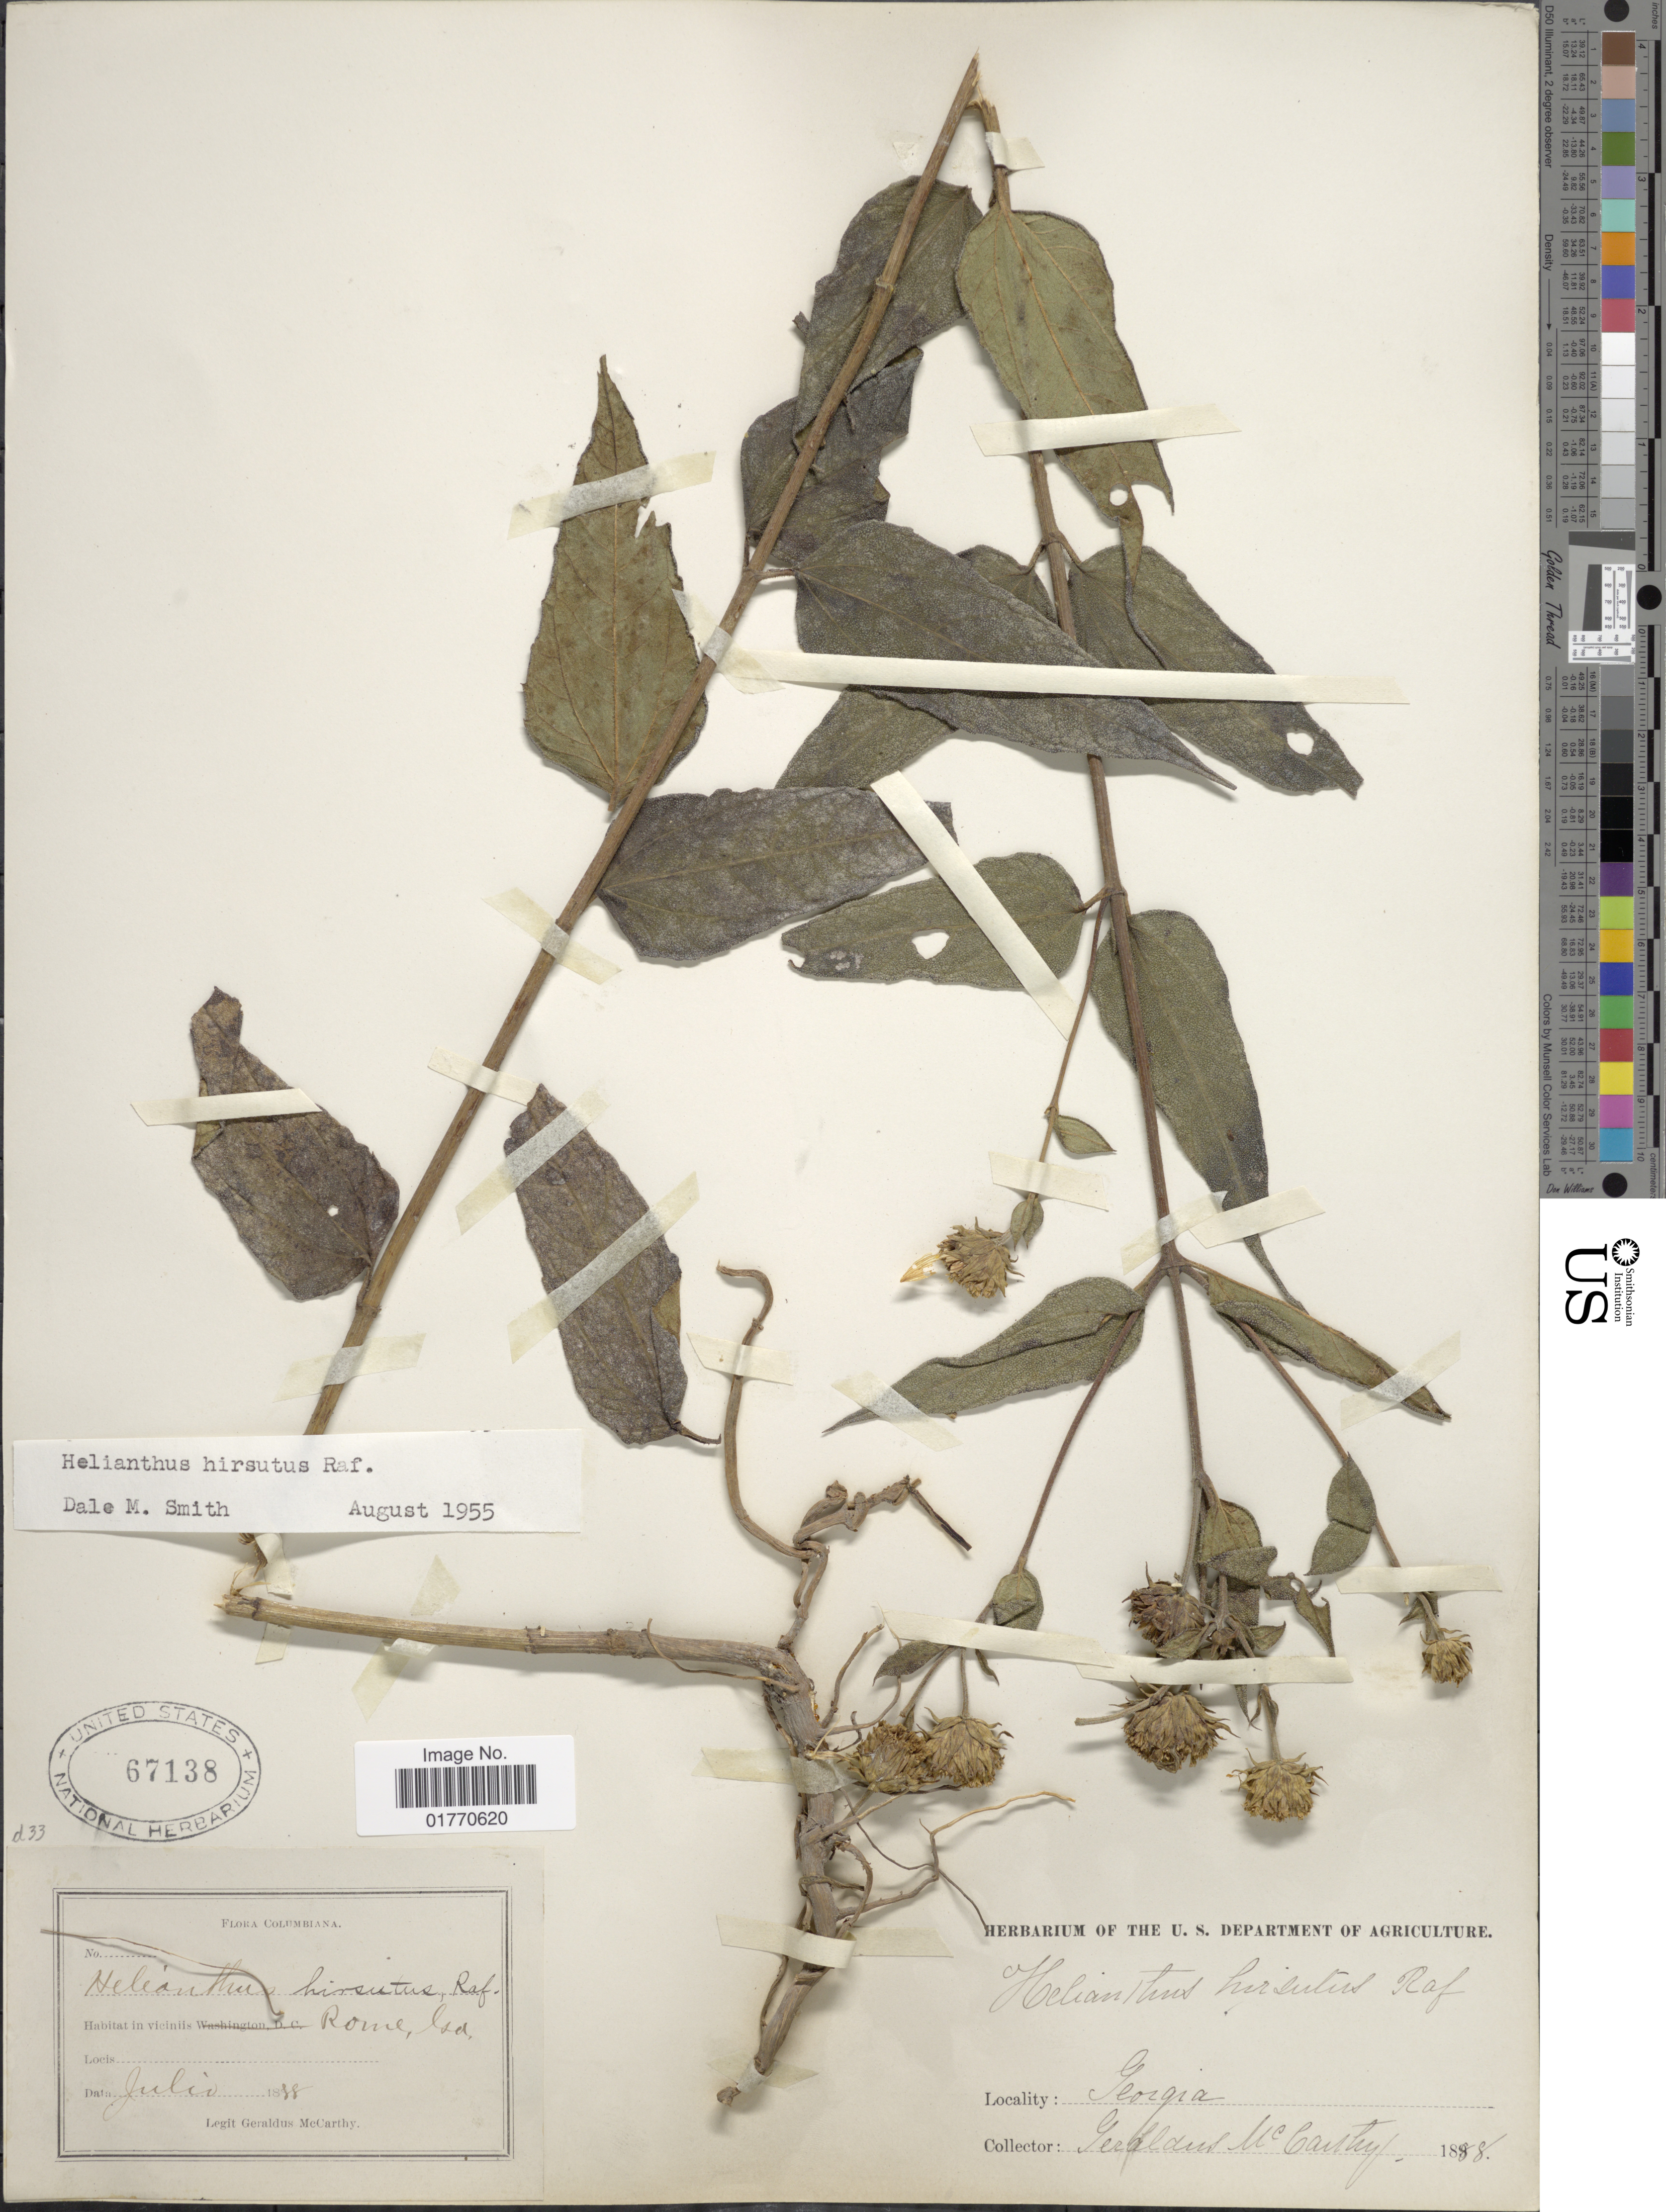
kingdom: Plantae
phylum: Tracheophyta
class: Magnoliopsida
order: Asterales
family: Asteraceae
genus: Helianthus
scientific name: Helianthus hirsutus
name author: Raf.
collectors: M. McCarthy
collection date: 1888-07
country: United States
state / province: Georgia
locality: Rome, Isd.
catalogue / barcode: US 67138